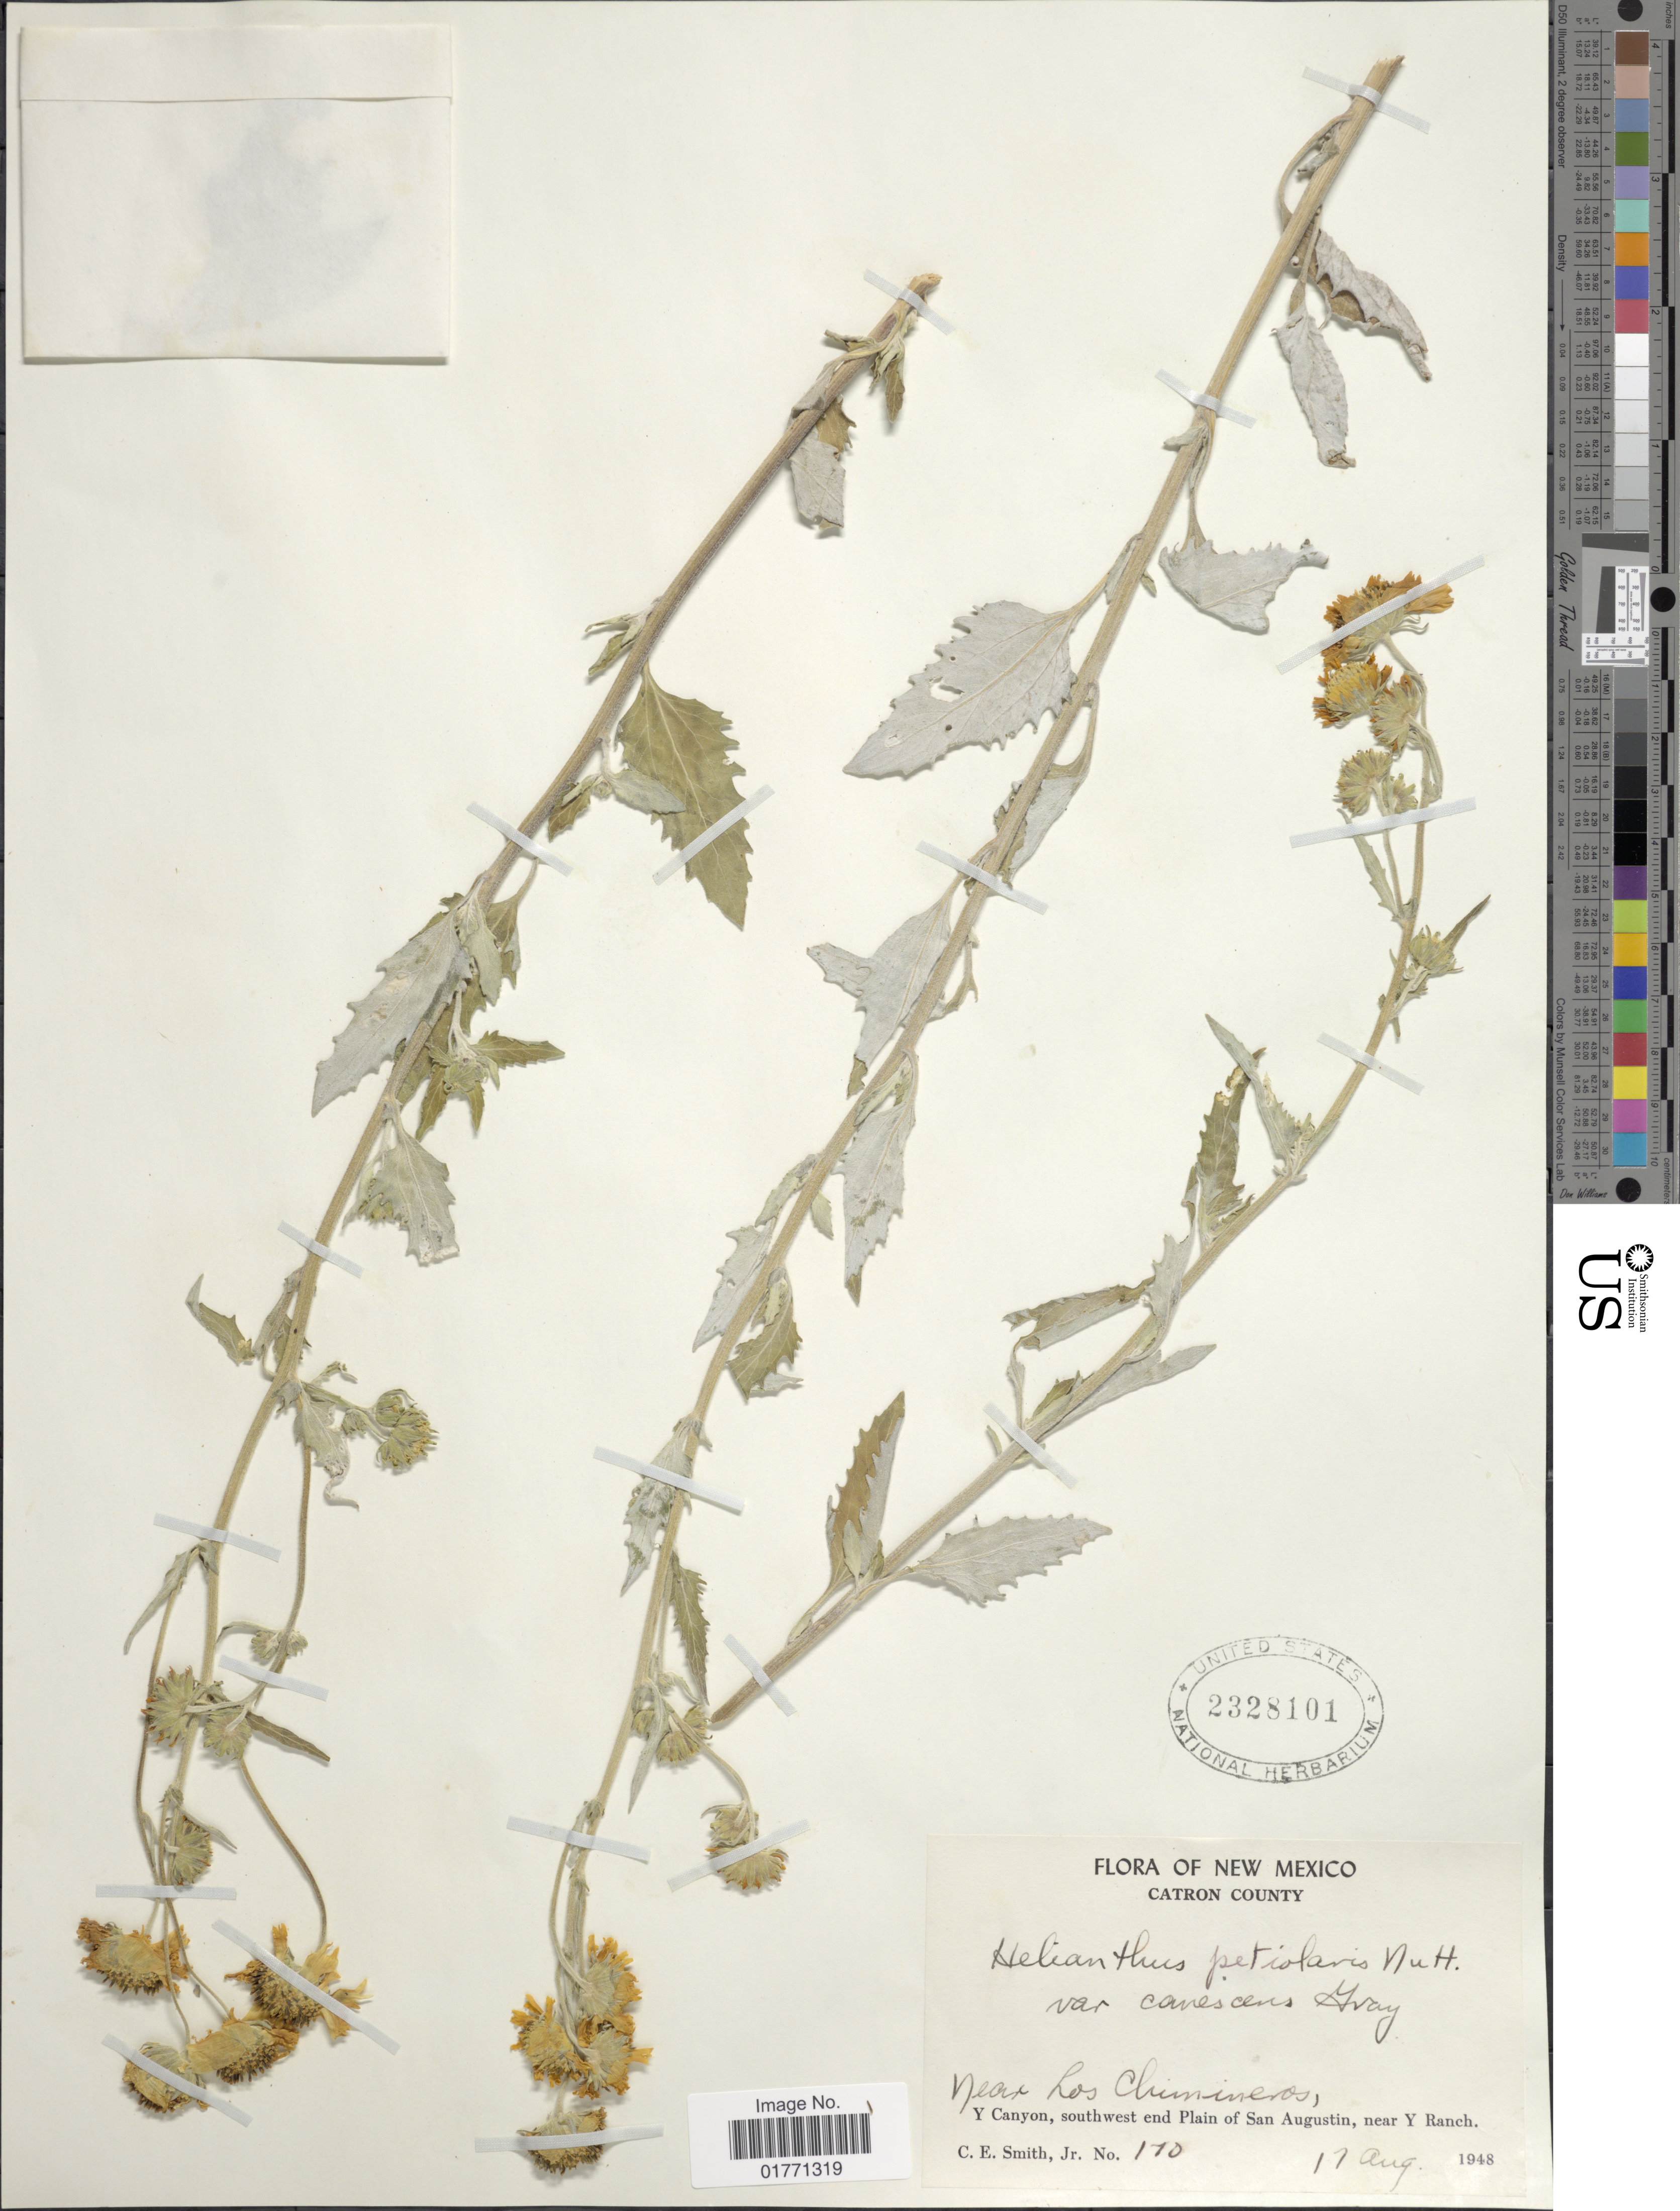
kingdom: Plantae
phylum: Tracheophyta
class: Magnoliopsida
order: Asterales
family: Asteraceae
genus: Helianthus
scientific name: Helianthus petiolaris var. canescens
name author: Nutt.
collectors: C. E. Smith Jr.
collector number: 170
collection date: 1948-08-17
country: United States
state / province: New Mexico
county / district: Catron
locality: Near Los Chimineros, Y Canyon, southwest end Plain of San Augustin, near Y Ranch, Catron County.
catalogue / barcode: US 2328101